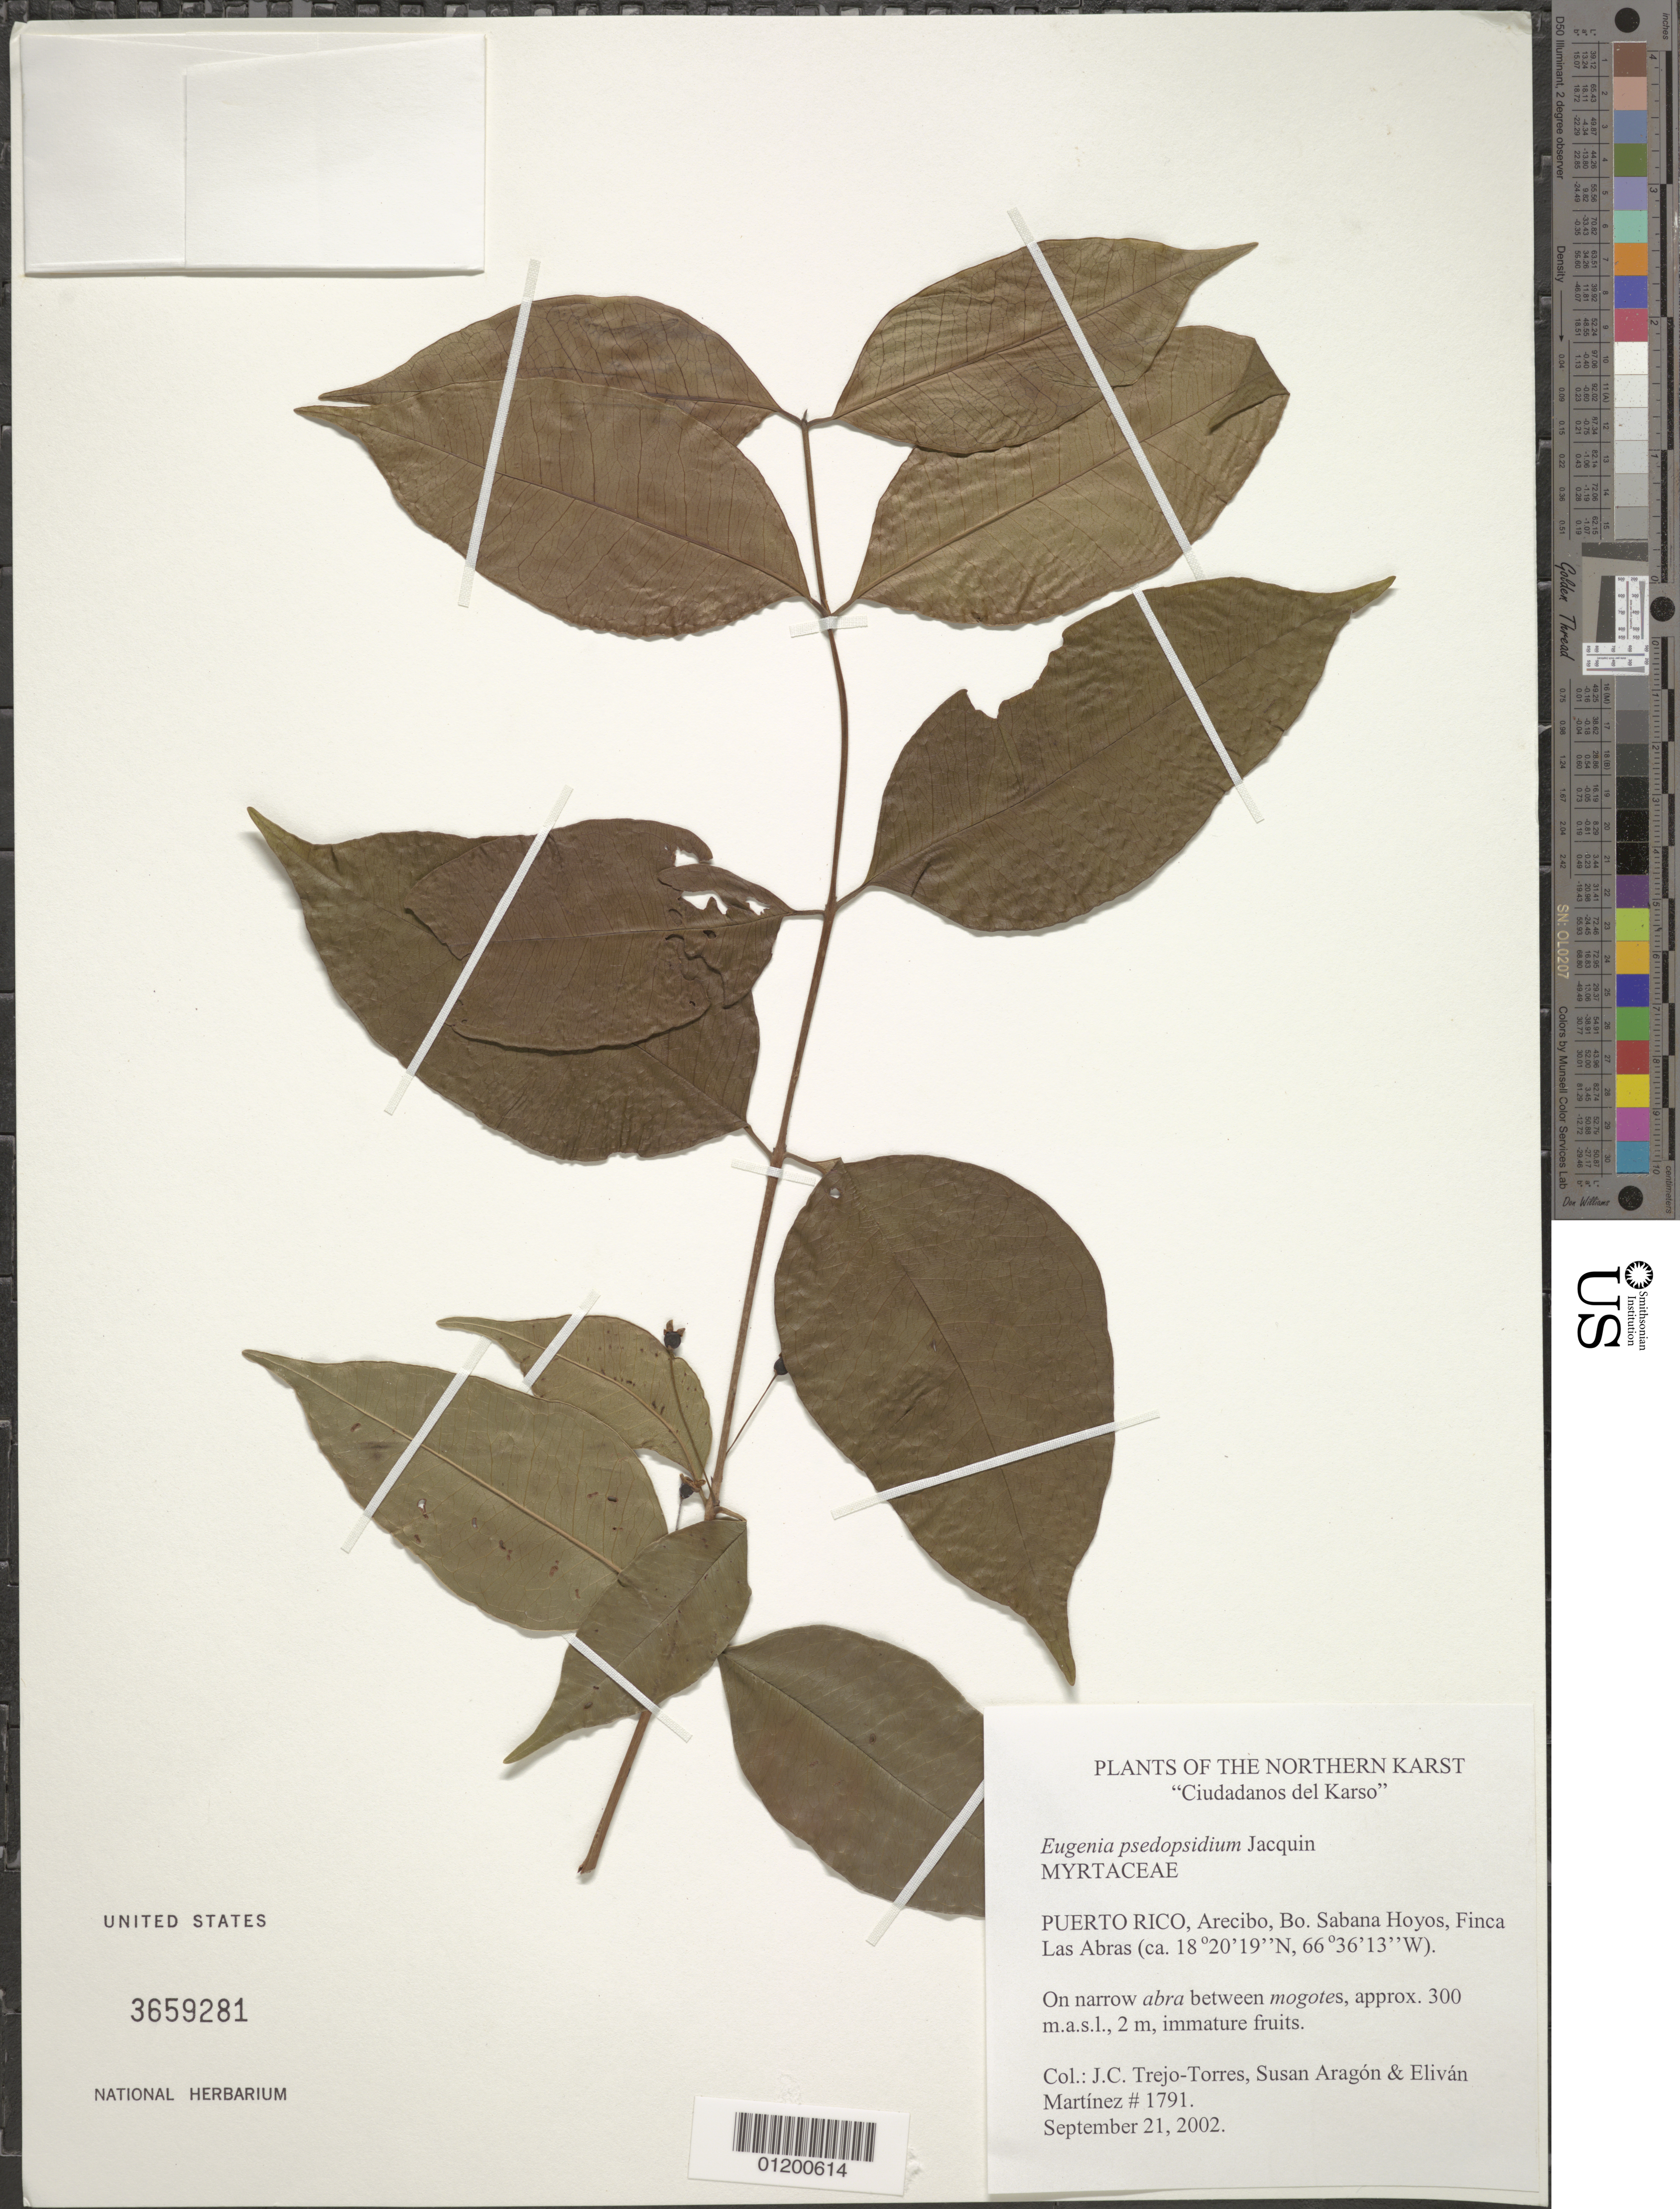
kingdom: Plantae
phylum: Tracheophyta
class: Magnoliopsida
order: Myrtales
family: Myrtaceae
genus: Eugenia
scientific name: Eugenia pseudopsidium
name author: Jacq.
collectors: J. C. Trejo-Torres, S. Aragon & E. Martínez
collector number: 1791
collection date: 2002-09-21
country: Puerto Rico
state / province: Arecibo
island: Puerto Rico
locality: Bo. Sabana Hoyos, Finca Las Abras.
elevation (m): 300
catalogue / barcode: US 3659281